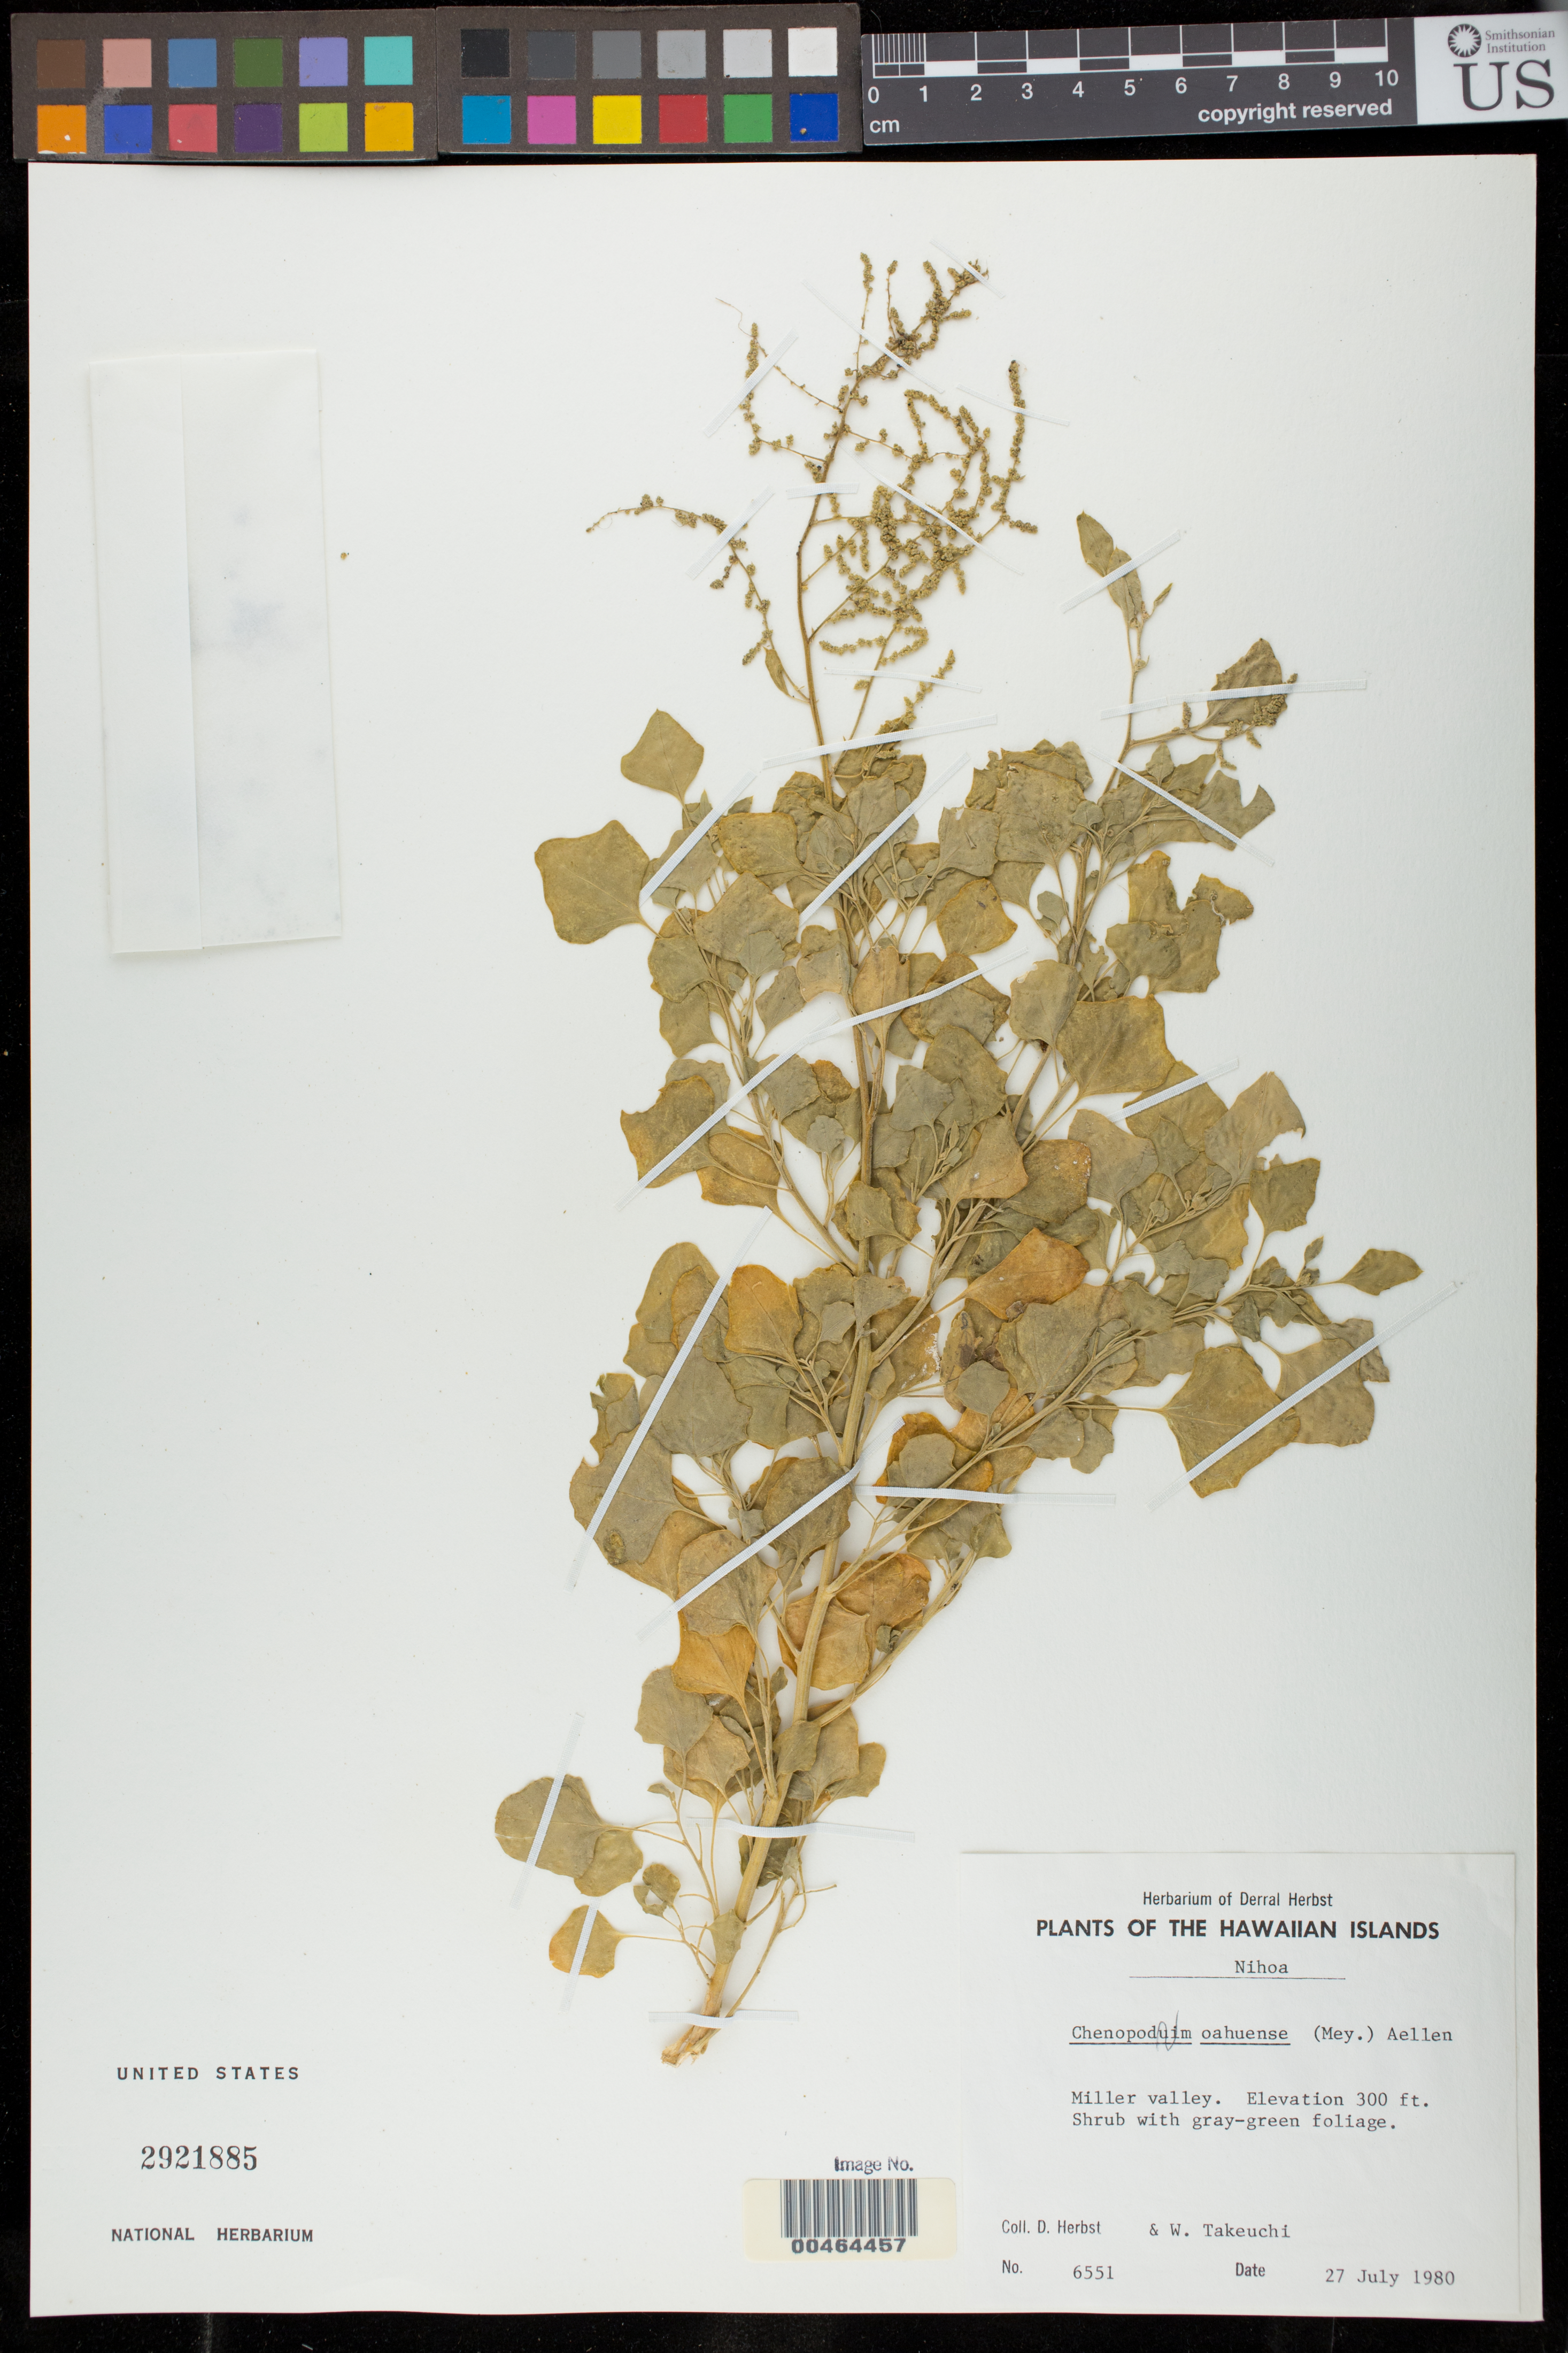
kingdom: Plantae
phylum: Tracheophyta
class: Magnoliopsida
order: Caryophyllales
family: Amaranthaceae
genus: Chenopodium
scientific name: Chenopodium oahuense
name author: (Meyen) Aellen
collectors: D. R. Herbst & W. N. Takeuchi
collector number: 6551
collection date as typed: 27 Jul 1980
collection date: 1980-07-27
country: United States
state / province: Hawaii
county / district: Honolulu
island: Nihoa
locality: Miller valley.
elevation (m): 91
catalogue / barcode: US 2921885